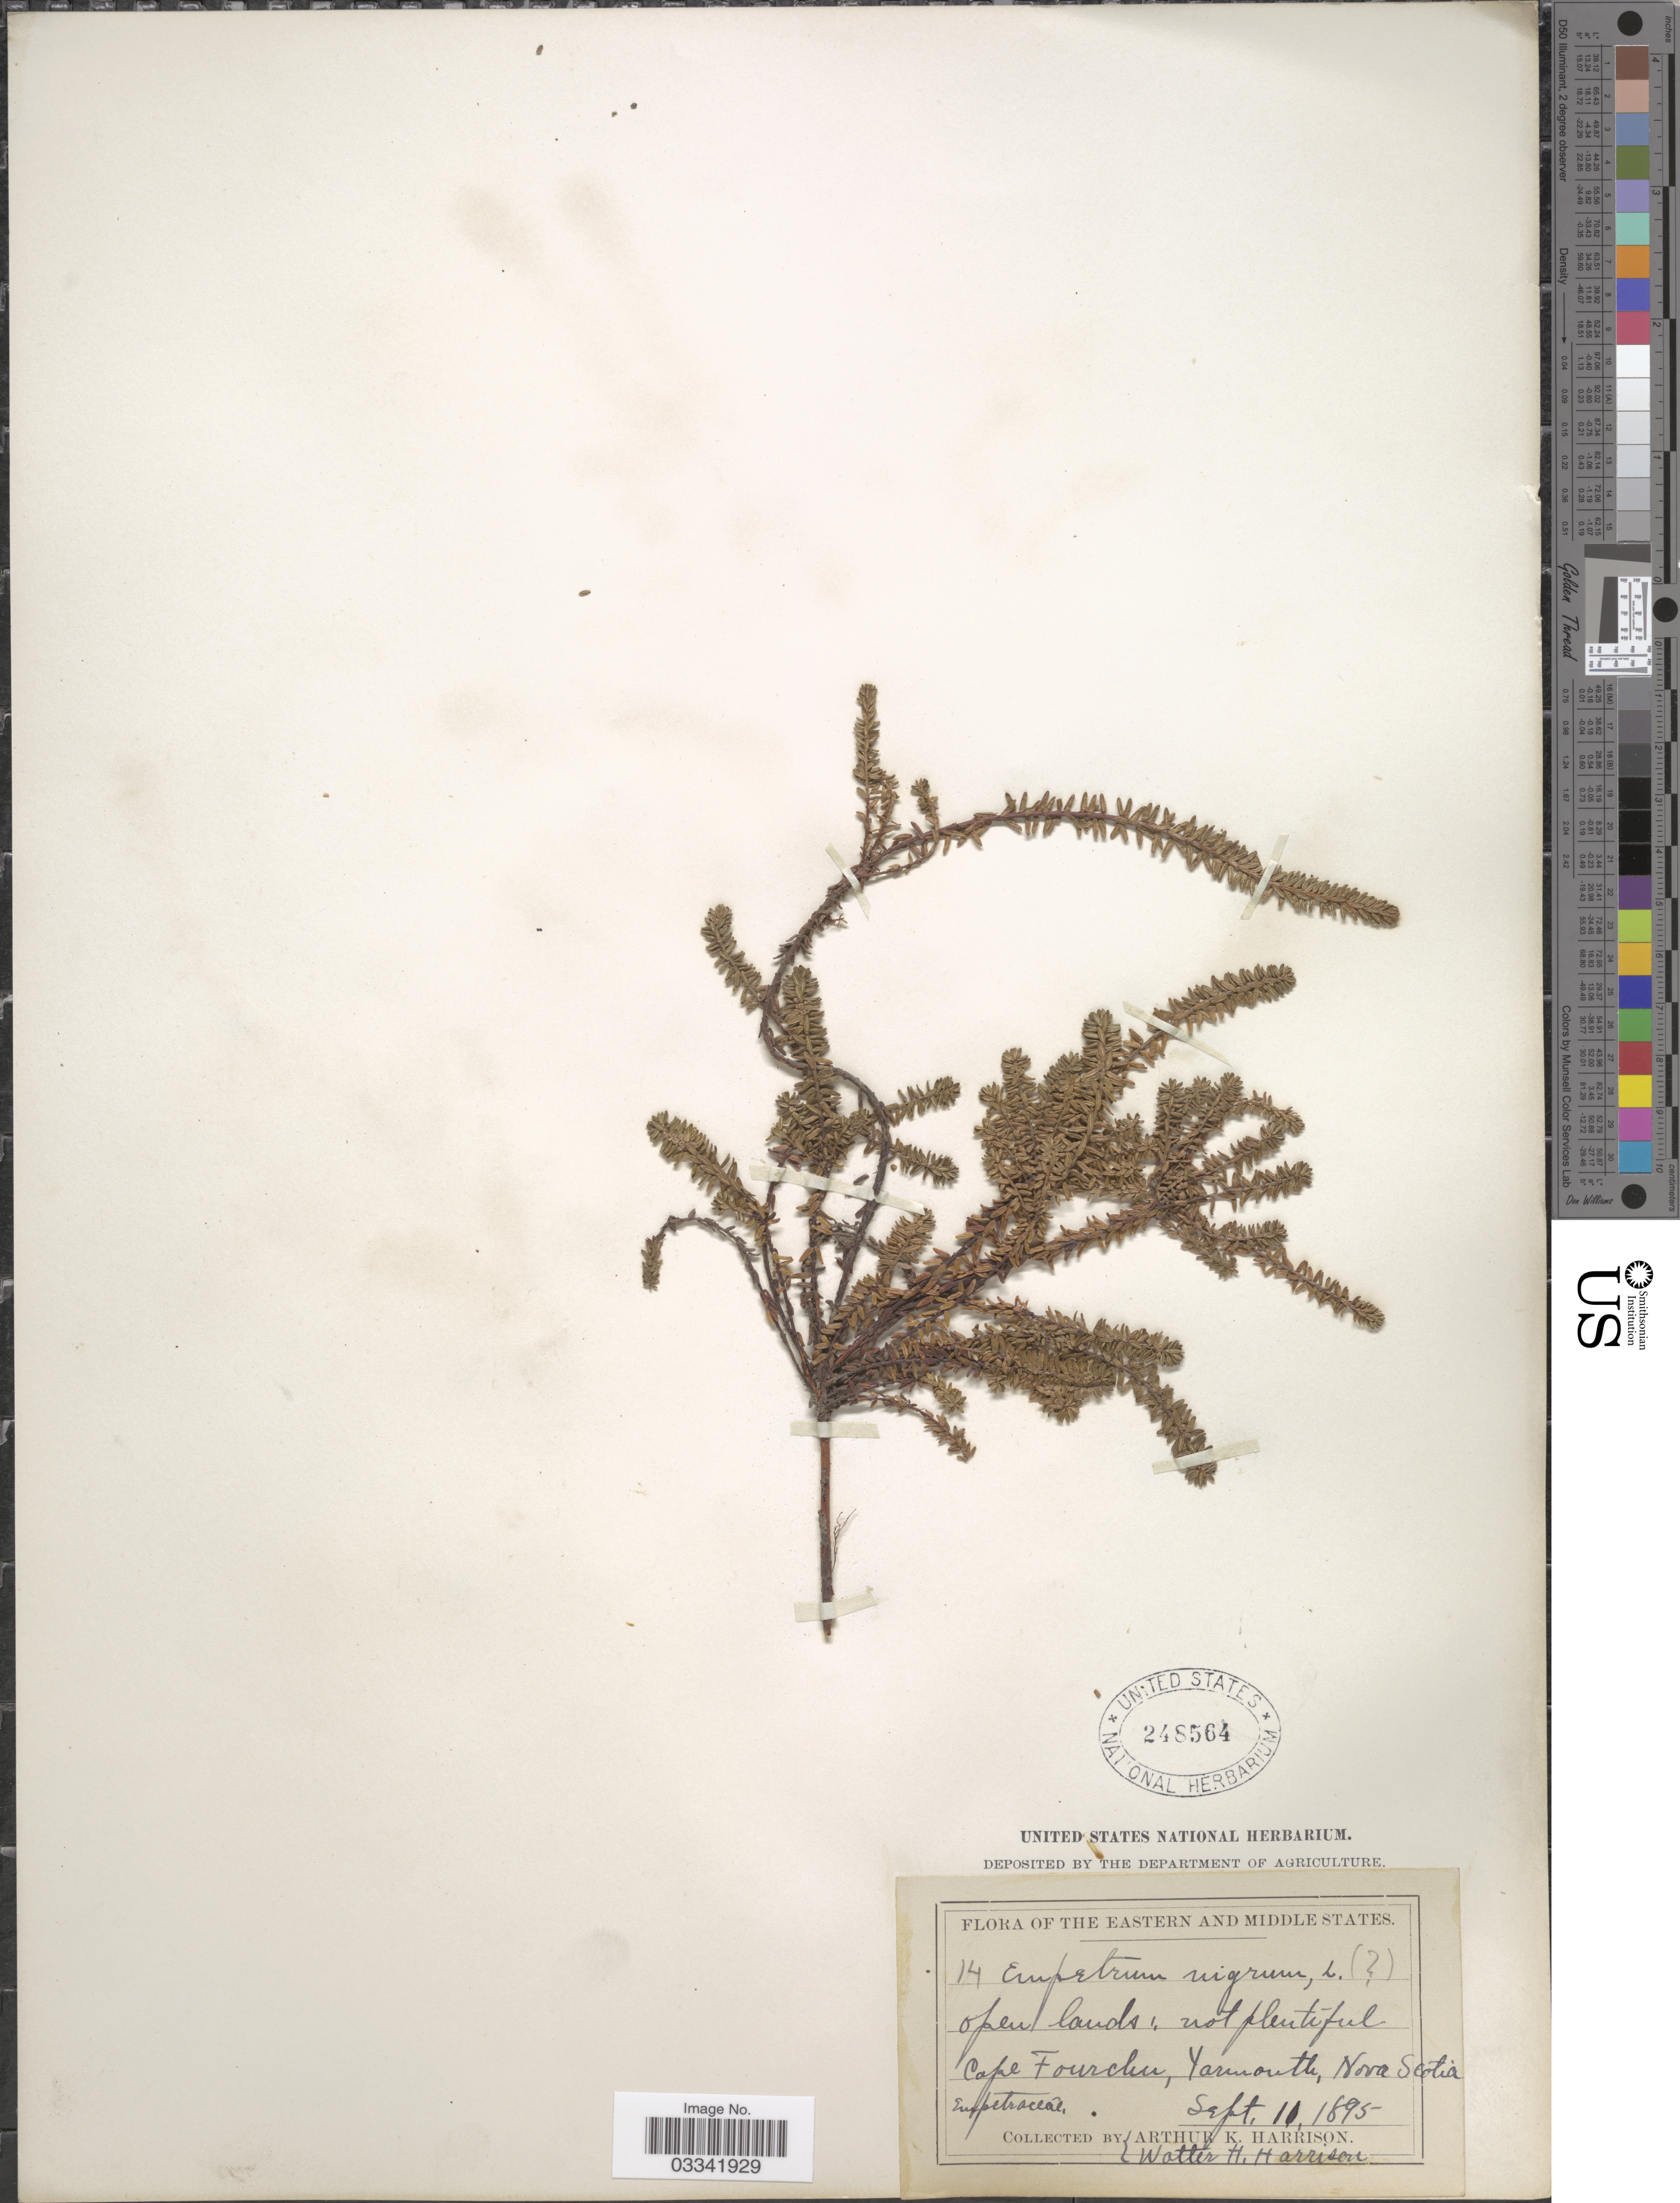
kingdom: Plantae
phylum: Tracheophyta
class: Magnoliopsida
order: Ericales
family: Ericaceae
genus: Empetrum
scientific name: Empetrum nigrum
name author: L.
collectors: A. K. Harrison & W. H. Harrison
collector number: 14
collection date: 1895-09-10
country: Canada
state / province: Nova Scotia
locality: Cape Fourchu, Yarmouth.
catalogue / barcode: US 248564